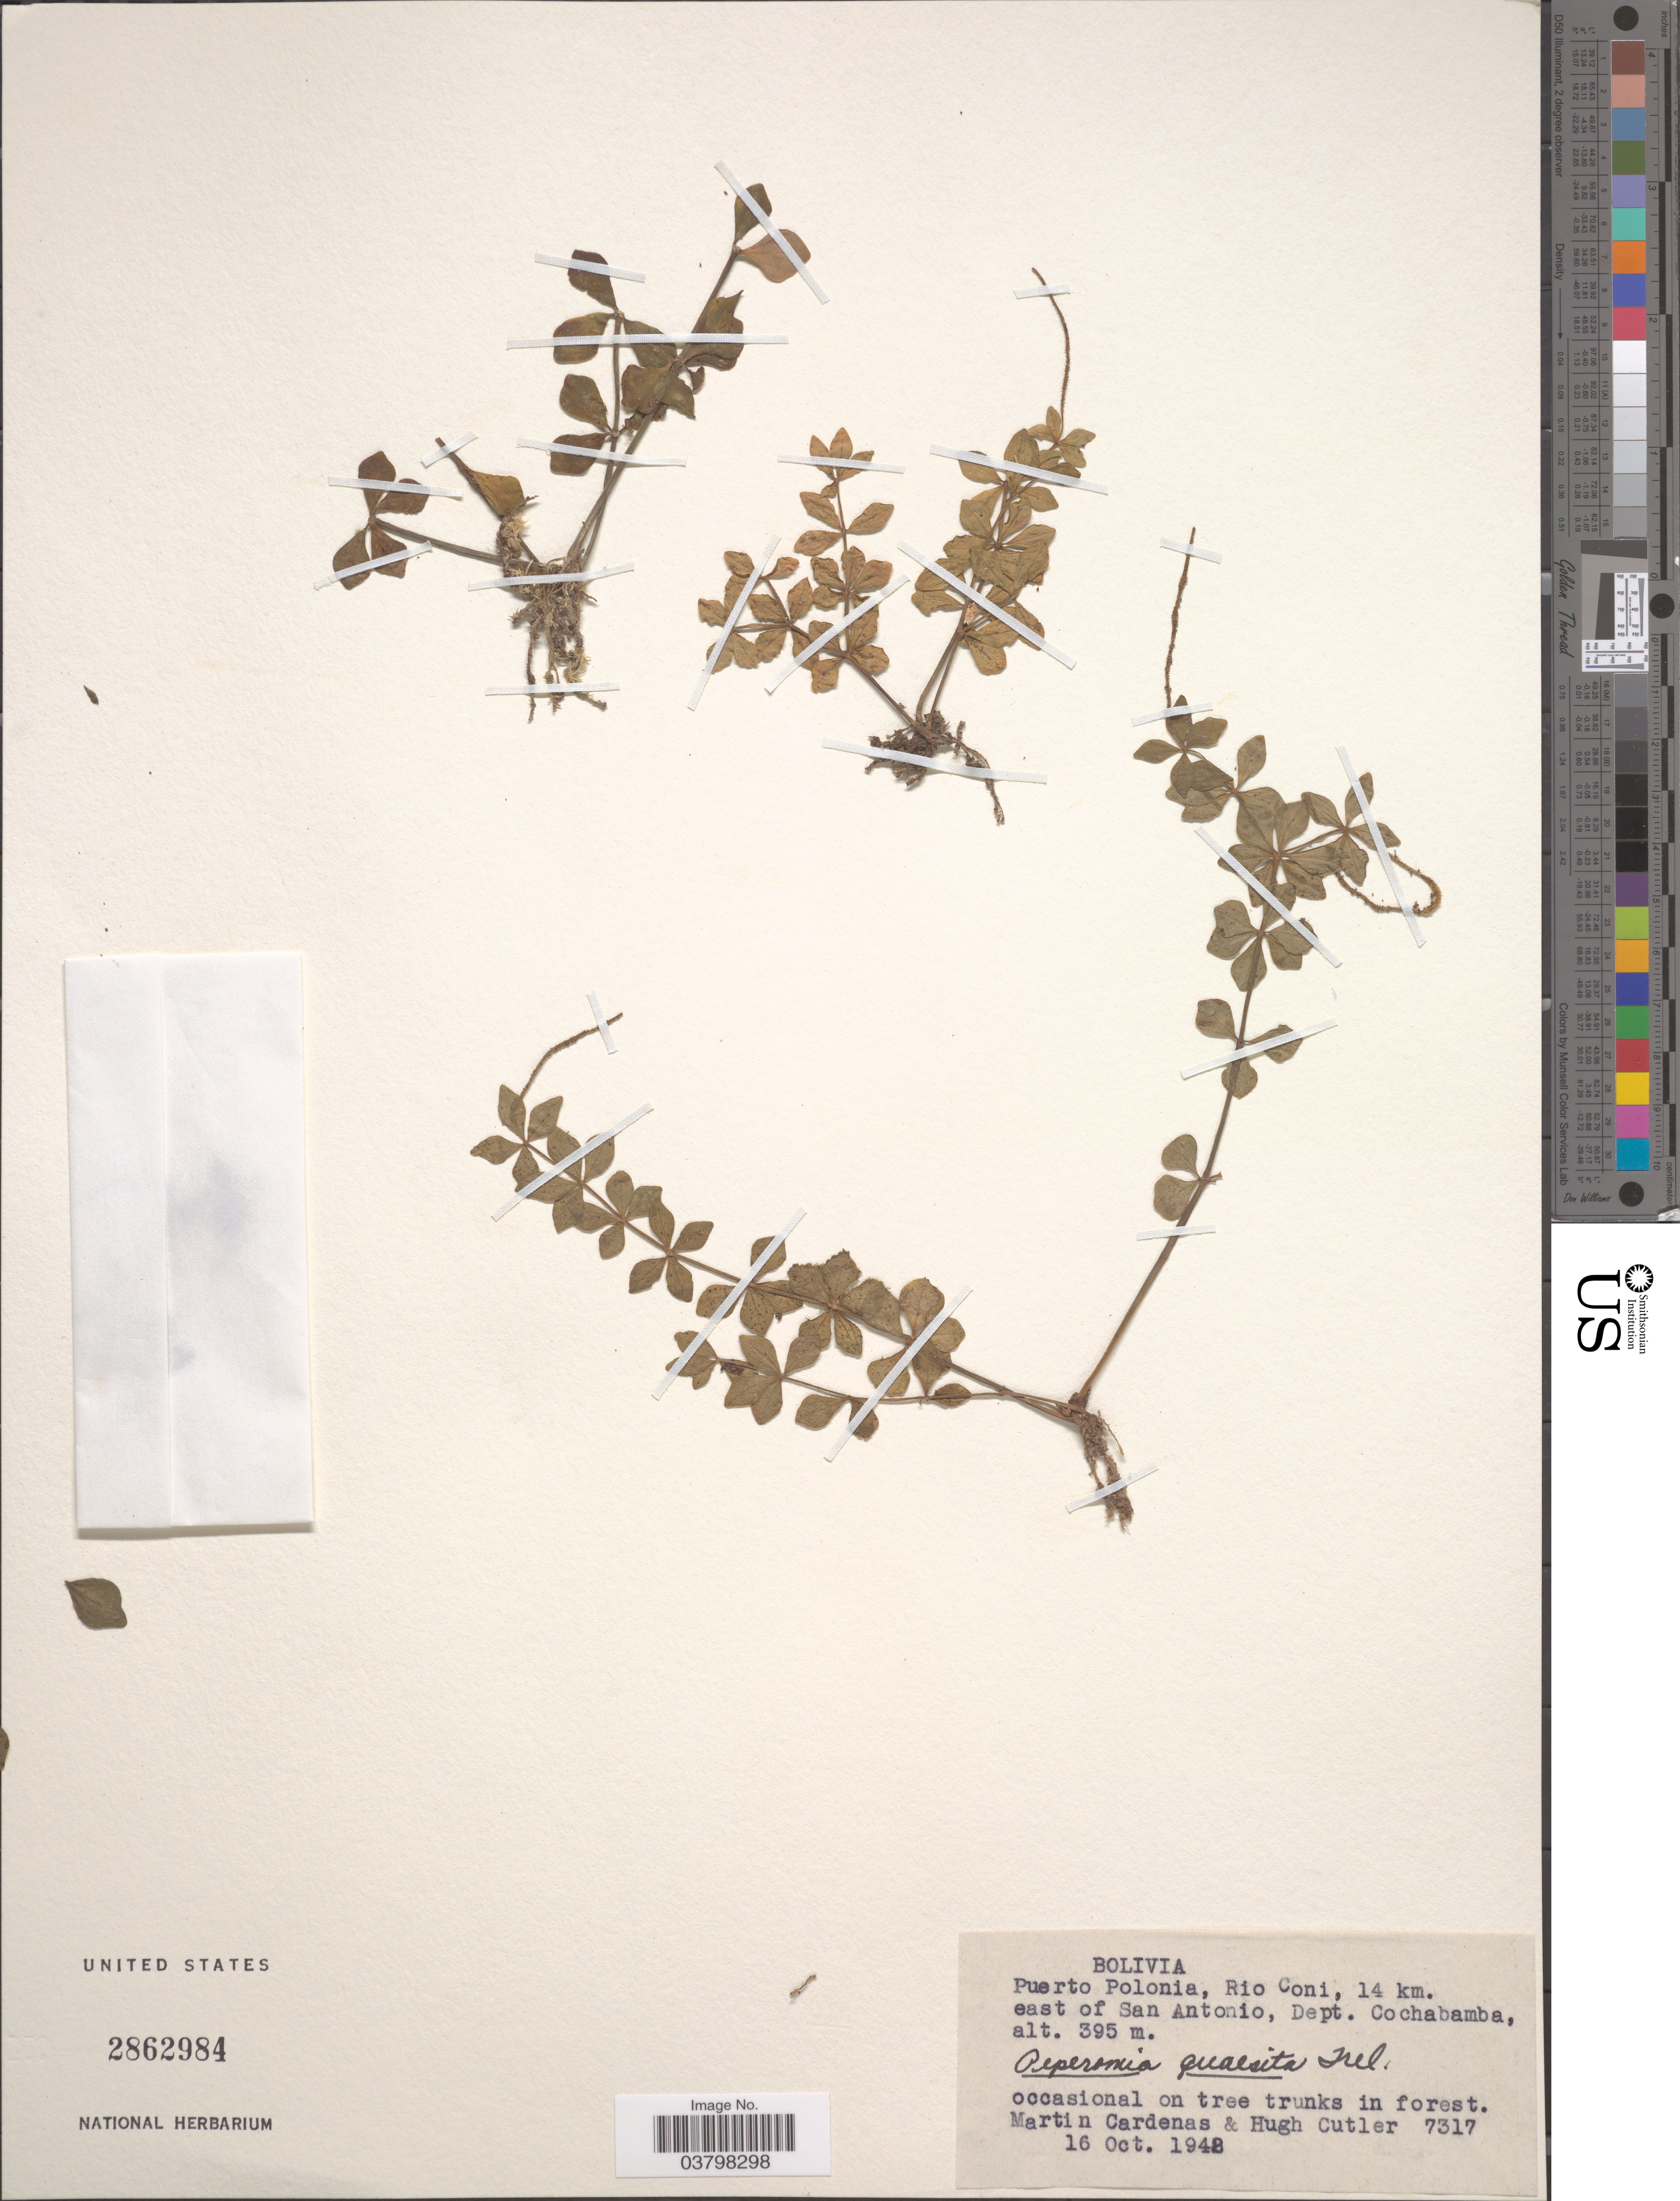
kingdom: Plantae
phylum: Tracheophyta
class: Magnoliopsida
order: Piperales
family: Piperaceae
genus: Peperomia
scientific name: Peperomia quaesita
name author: Trel. in J.F. Macbr.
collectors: M. Cárdenas & H. C. Cutler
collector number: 7317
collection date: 1942-10-16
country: Bolivia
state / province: Cochabamba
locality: Puerto Polonia, Rio Coni, 14 km. east of San Antonio, Dept. Cochabamba.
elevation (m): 395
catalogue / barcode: US 2862984